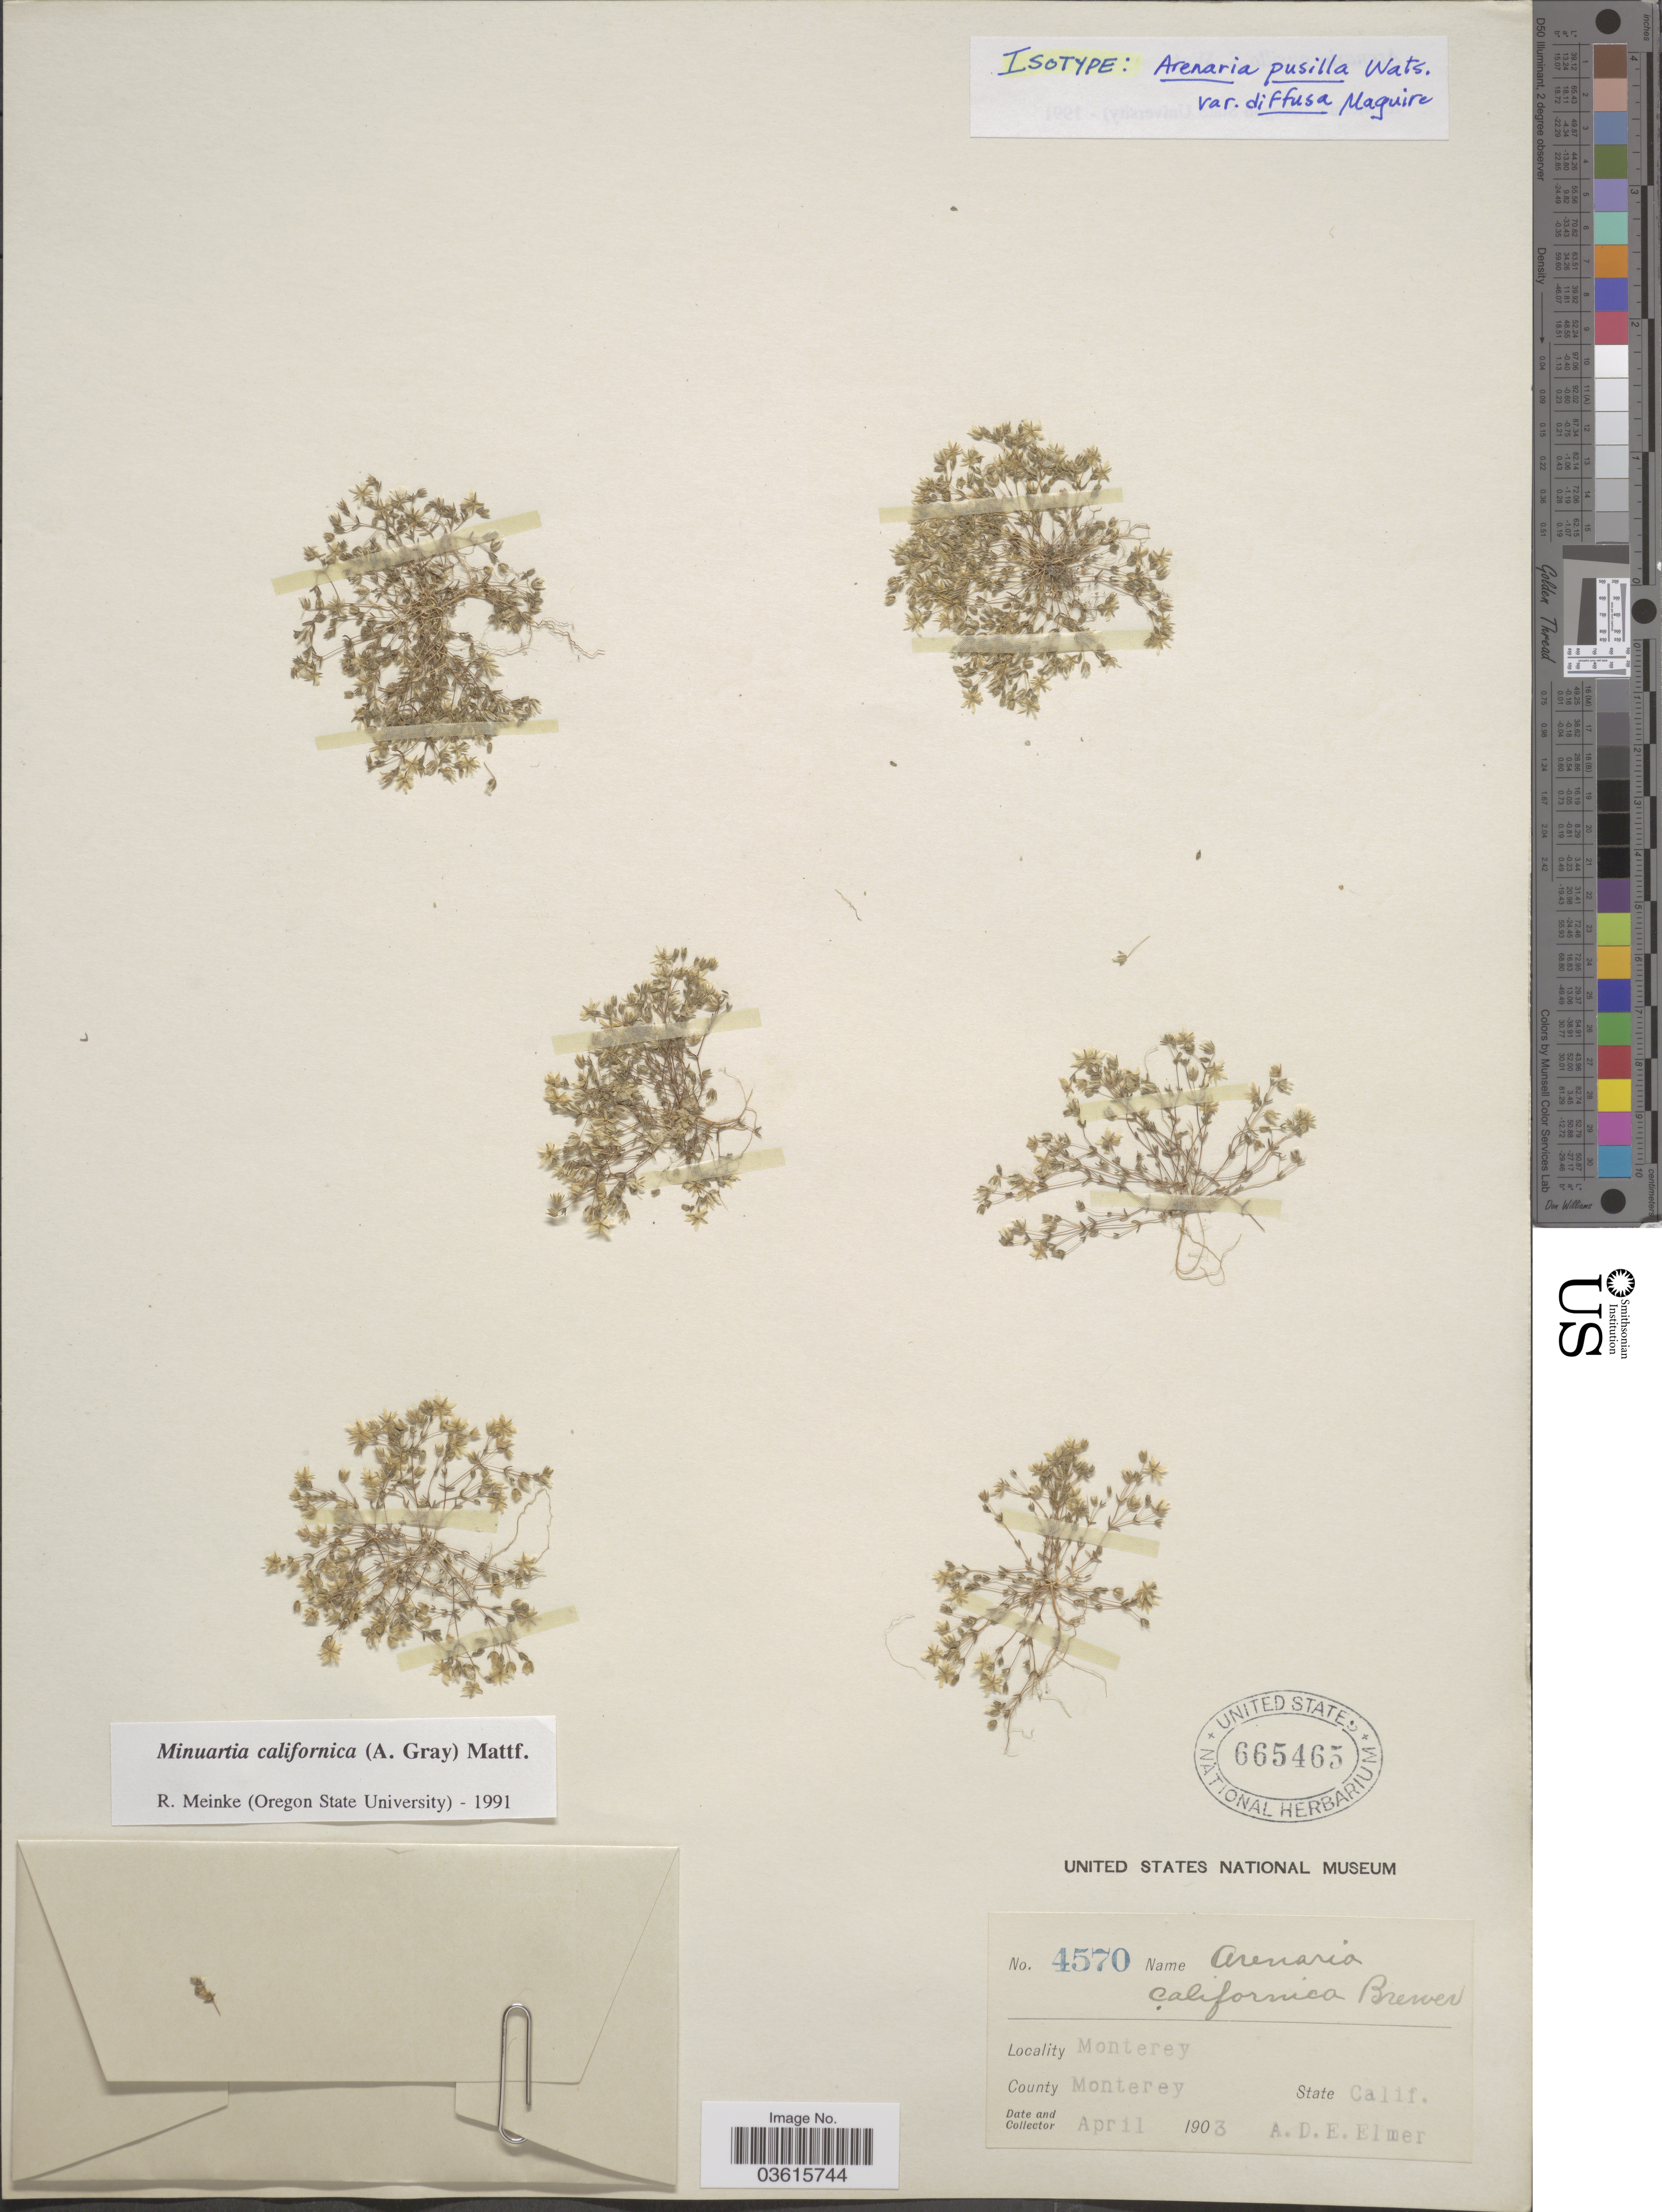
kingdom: Plantae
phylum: Tracheophyta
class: Magnoliopsida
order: Caryophyllales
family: Caryophyllaceae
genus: Minuartia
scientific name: Minuartia californica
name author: (A. Gray) Mattf.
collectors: A. D. E. Elmer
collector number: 4570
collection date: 1903-04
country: United States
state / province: California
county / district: Monterey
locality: Monterey. County Monterey.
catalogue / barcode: US 665465